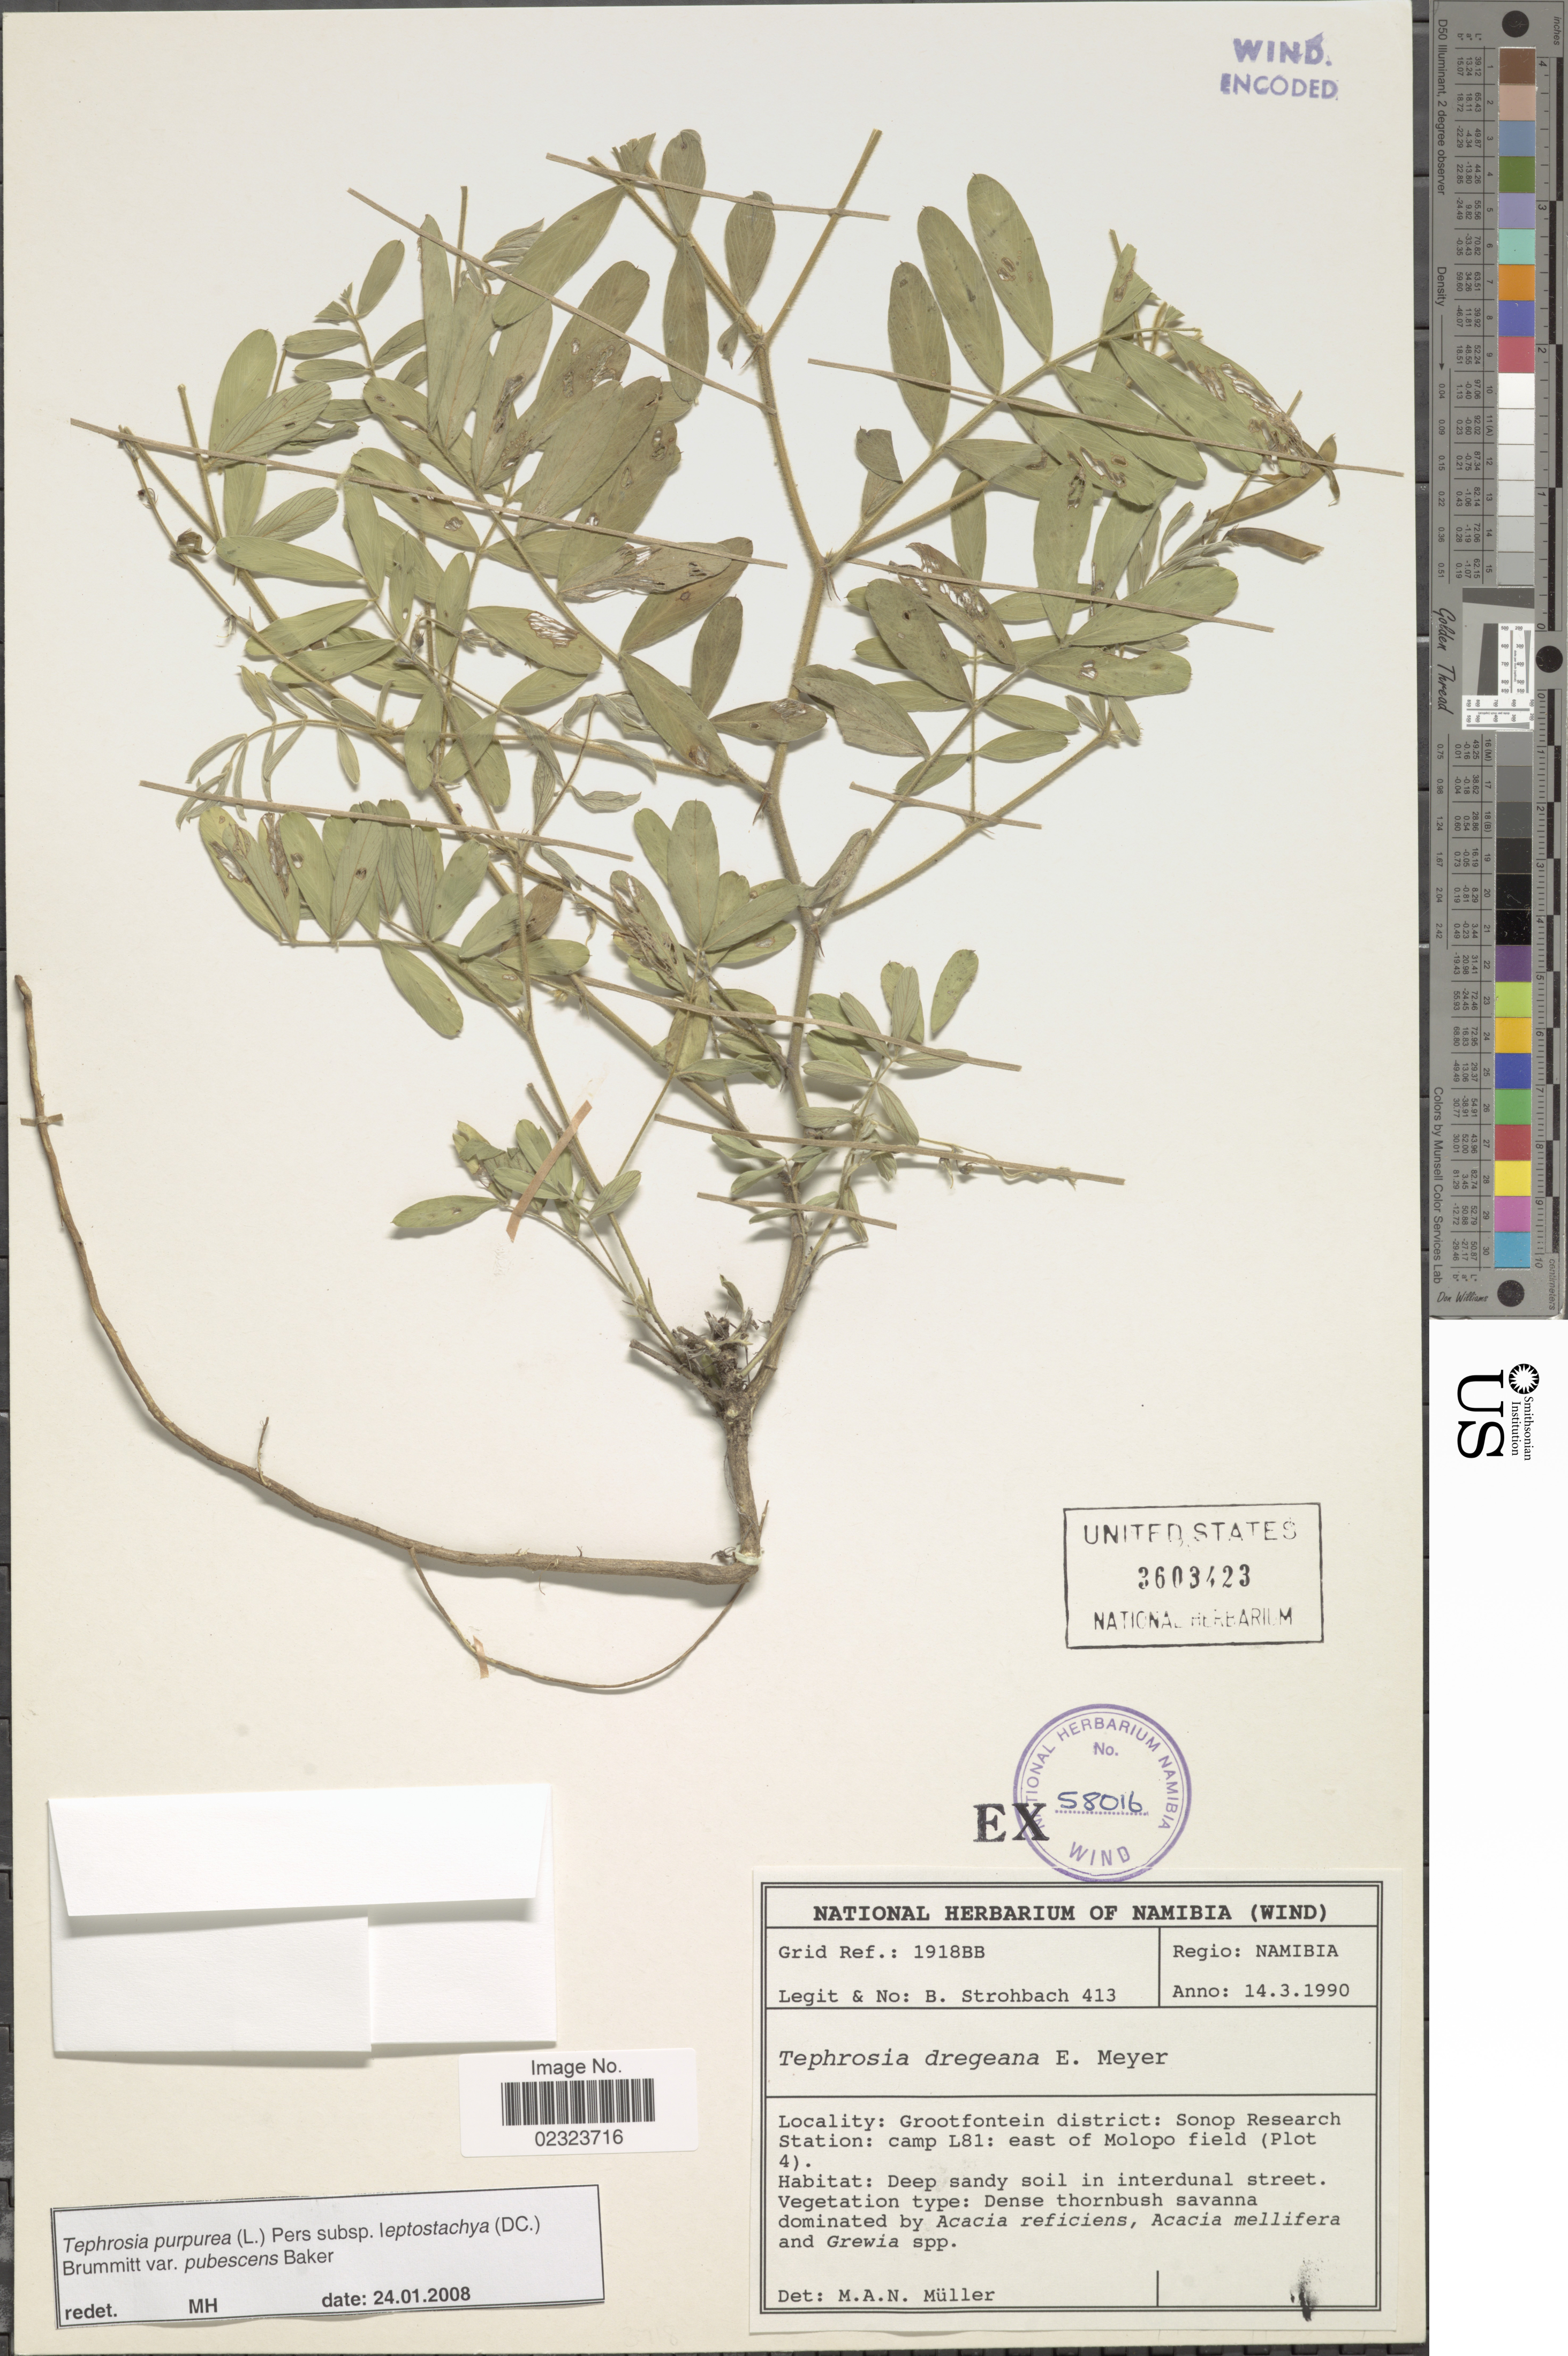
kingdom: Plantae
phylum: Tracheophyta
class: Magnoliopsida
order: Fabales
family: Fabaceae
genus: Tephrosia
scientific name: Tephrosia purpurea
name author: (L.) Pers.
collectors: B. Strohbach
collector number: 413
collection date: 1990-03-14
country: Namibia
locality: Grootfontein district: Sonop Research Station: camp L81: east of Molopo field (Plot 4).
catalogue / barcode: US 3603423